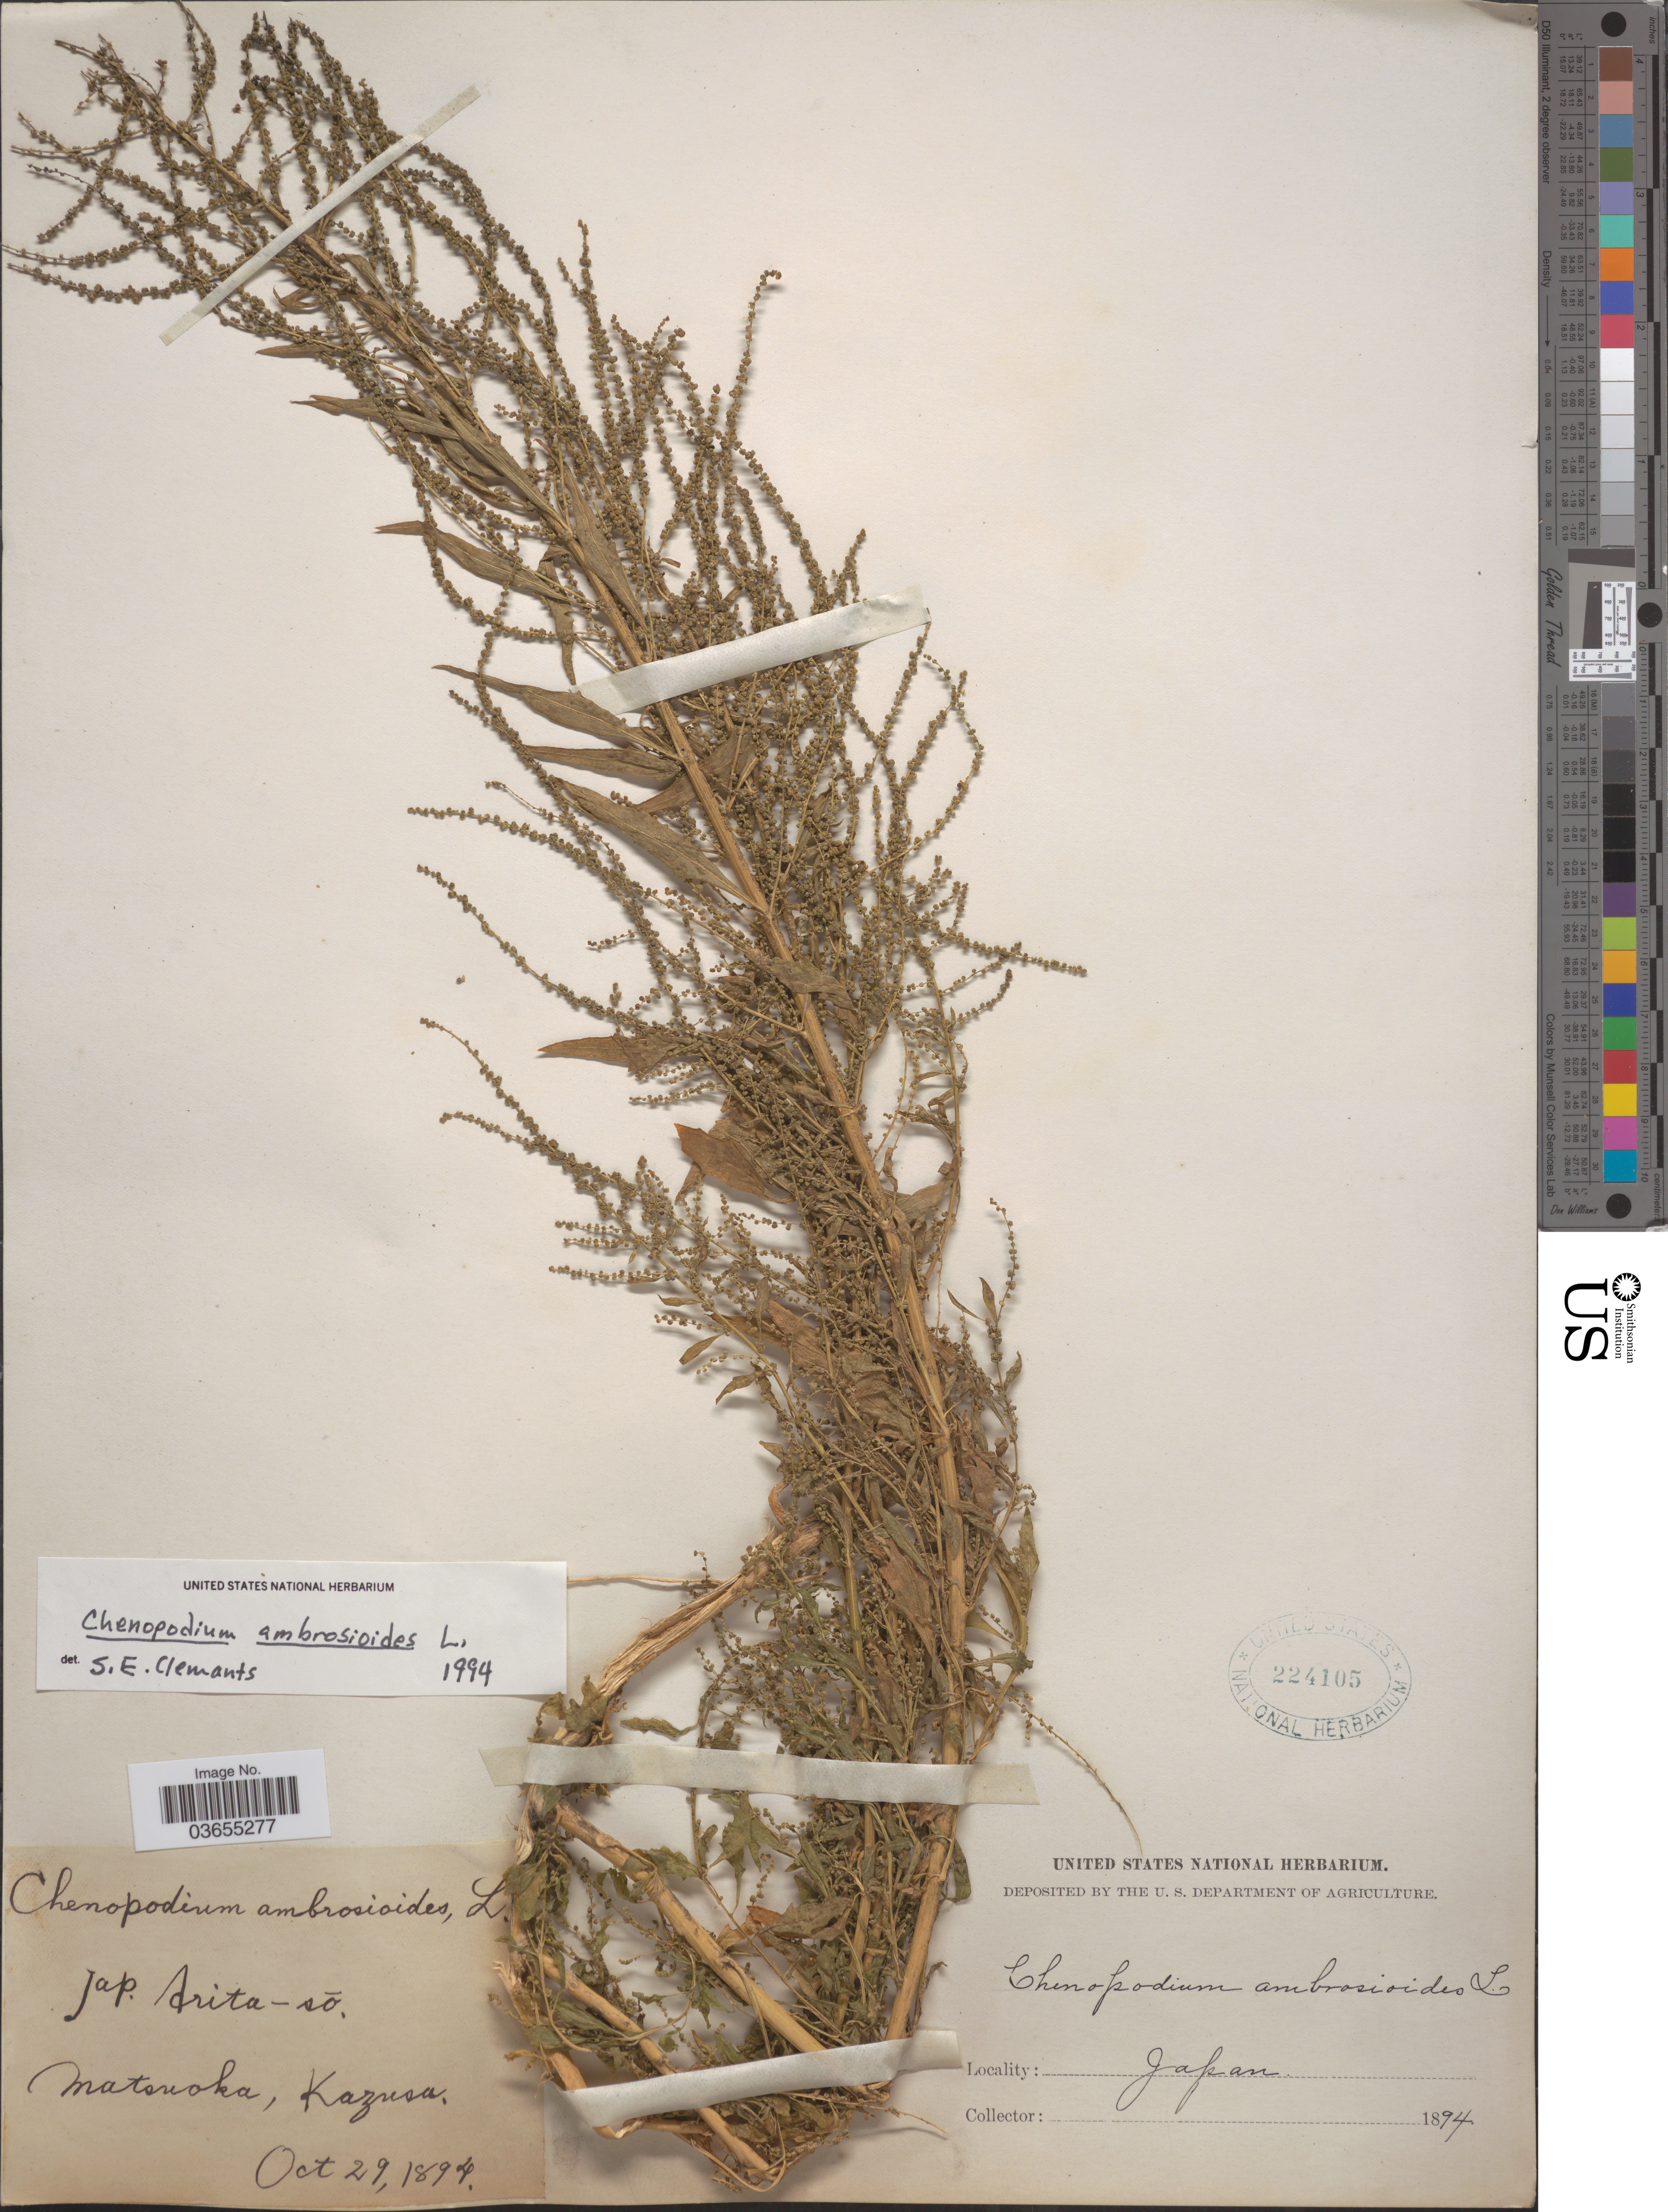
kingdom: Plantae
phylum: Tracheophyta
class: Magnoliopsida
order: Caryophyllales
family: Amaranthaceae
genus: Chenopodium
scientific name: Chenopodium ambrosioides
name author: L.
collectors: ex herb. United States National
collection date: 1894-10-29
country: Japan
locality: Matsuoka, Kazusa.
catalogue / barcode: US 224105